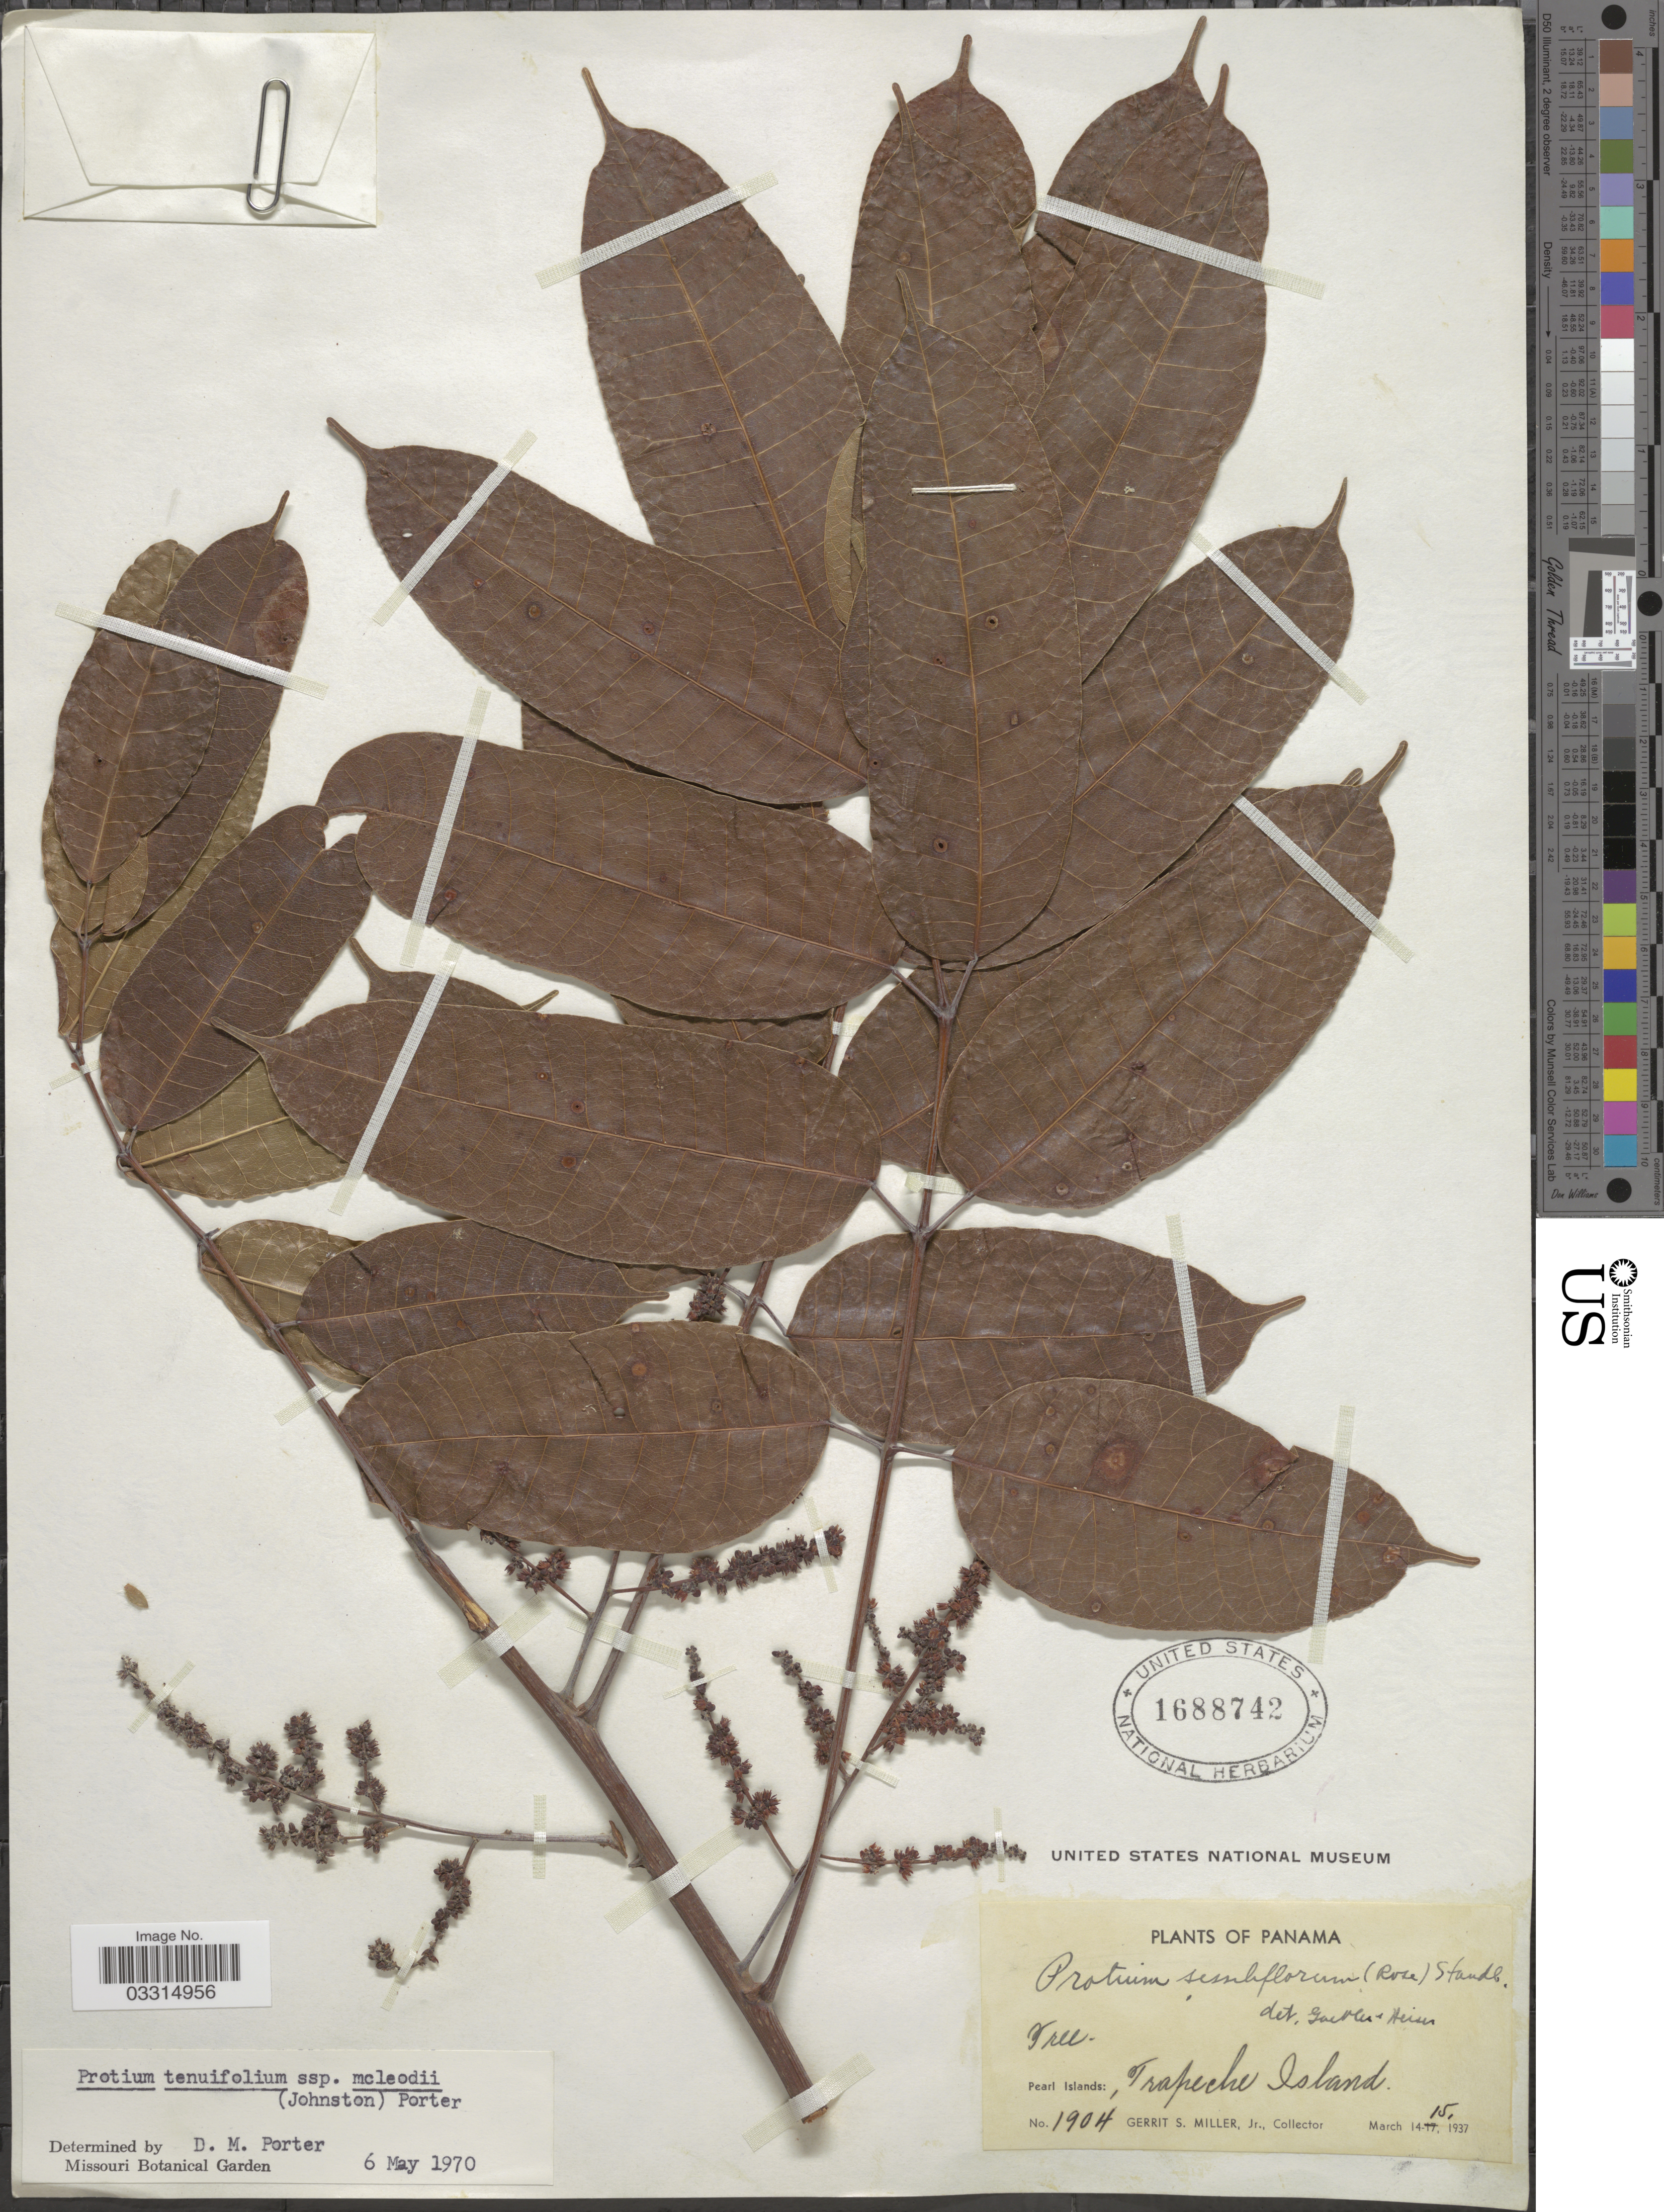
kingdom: Plantae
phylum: Tracheophyta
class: Magnoliopsida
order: Sapindales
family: Burseraceae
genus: Protium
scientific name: Protium tenuifolium var. mcleodii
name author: (I.M. Johnst.) D.M. Porter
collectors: G. S. Miller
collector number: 1904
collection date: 1937-03-14/1937-03-15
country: Panama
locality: Pearl Island:, Trapeche Island.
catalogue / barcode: US 1688742